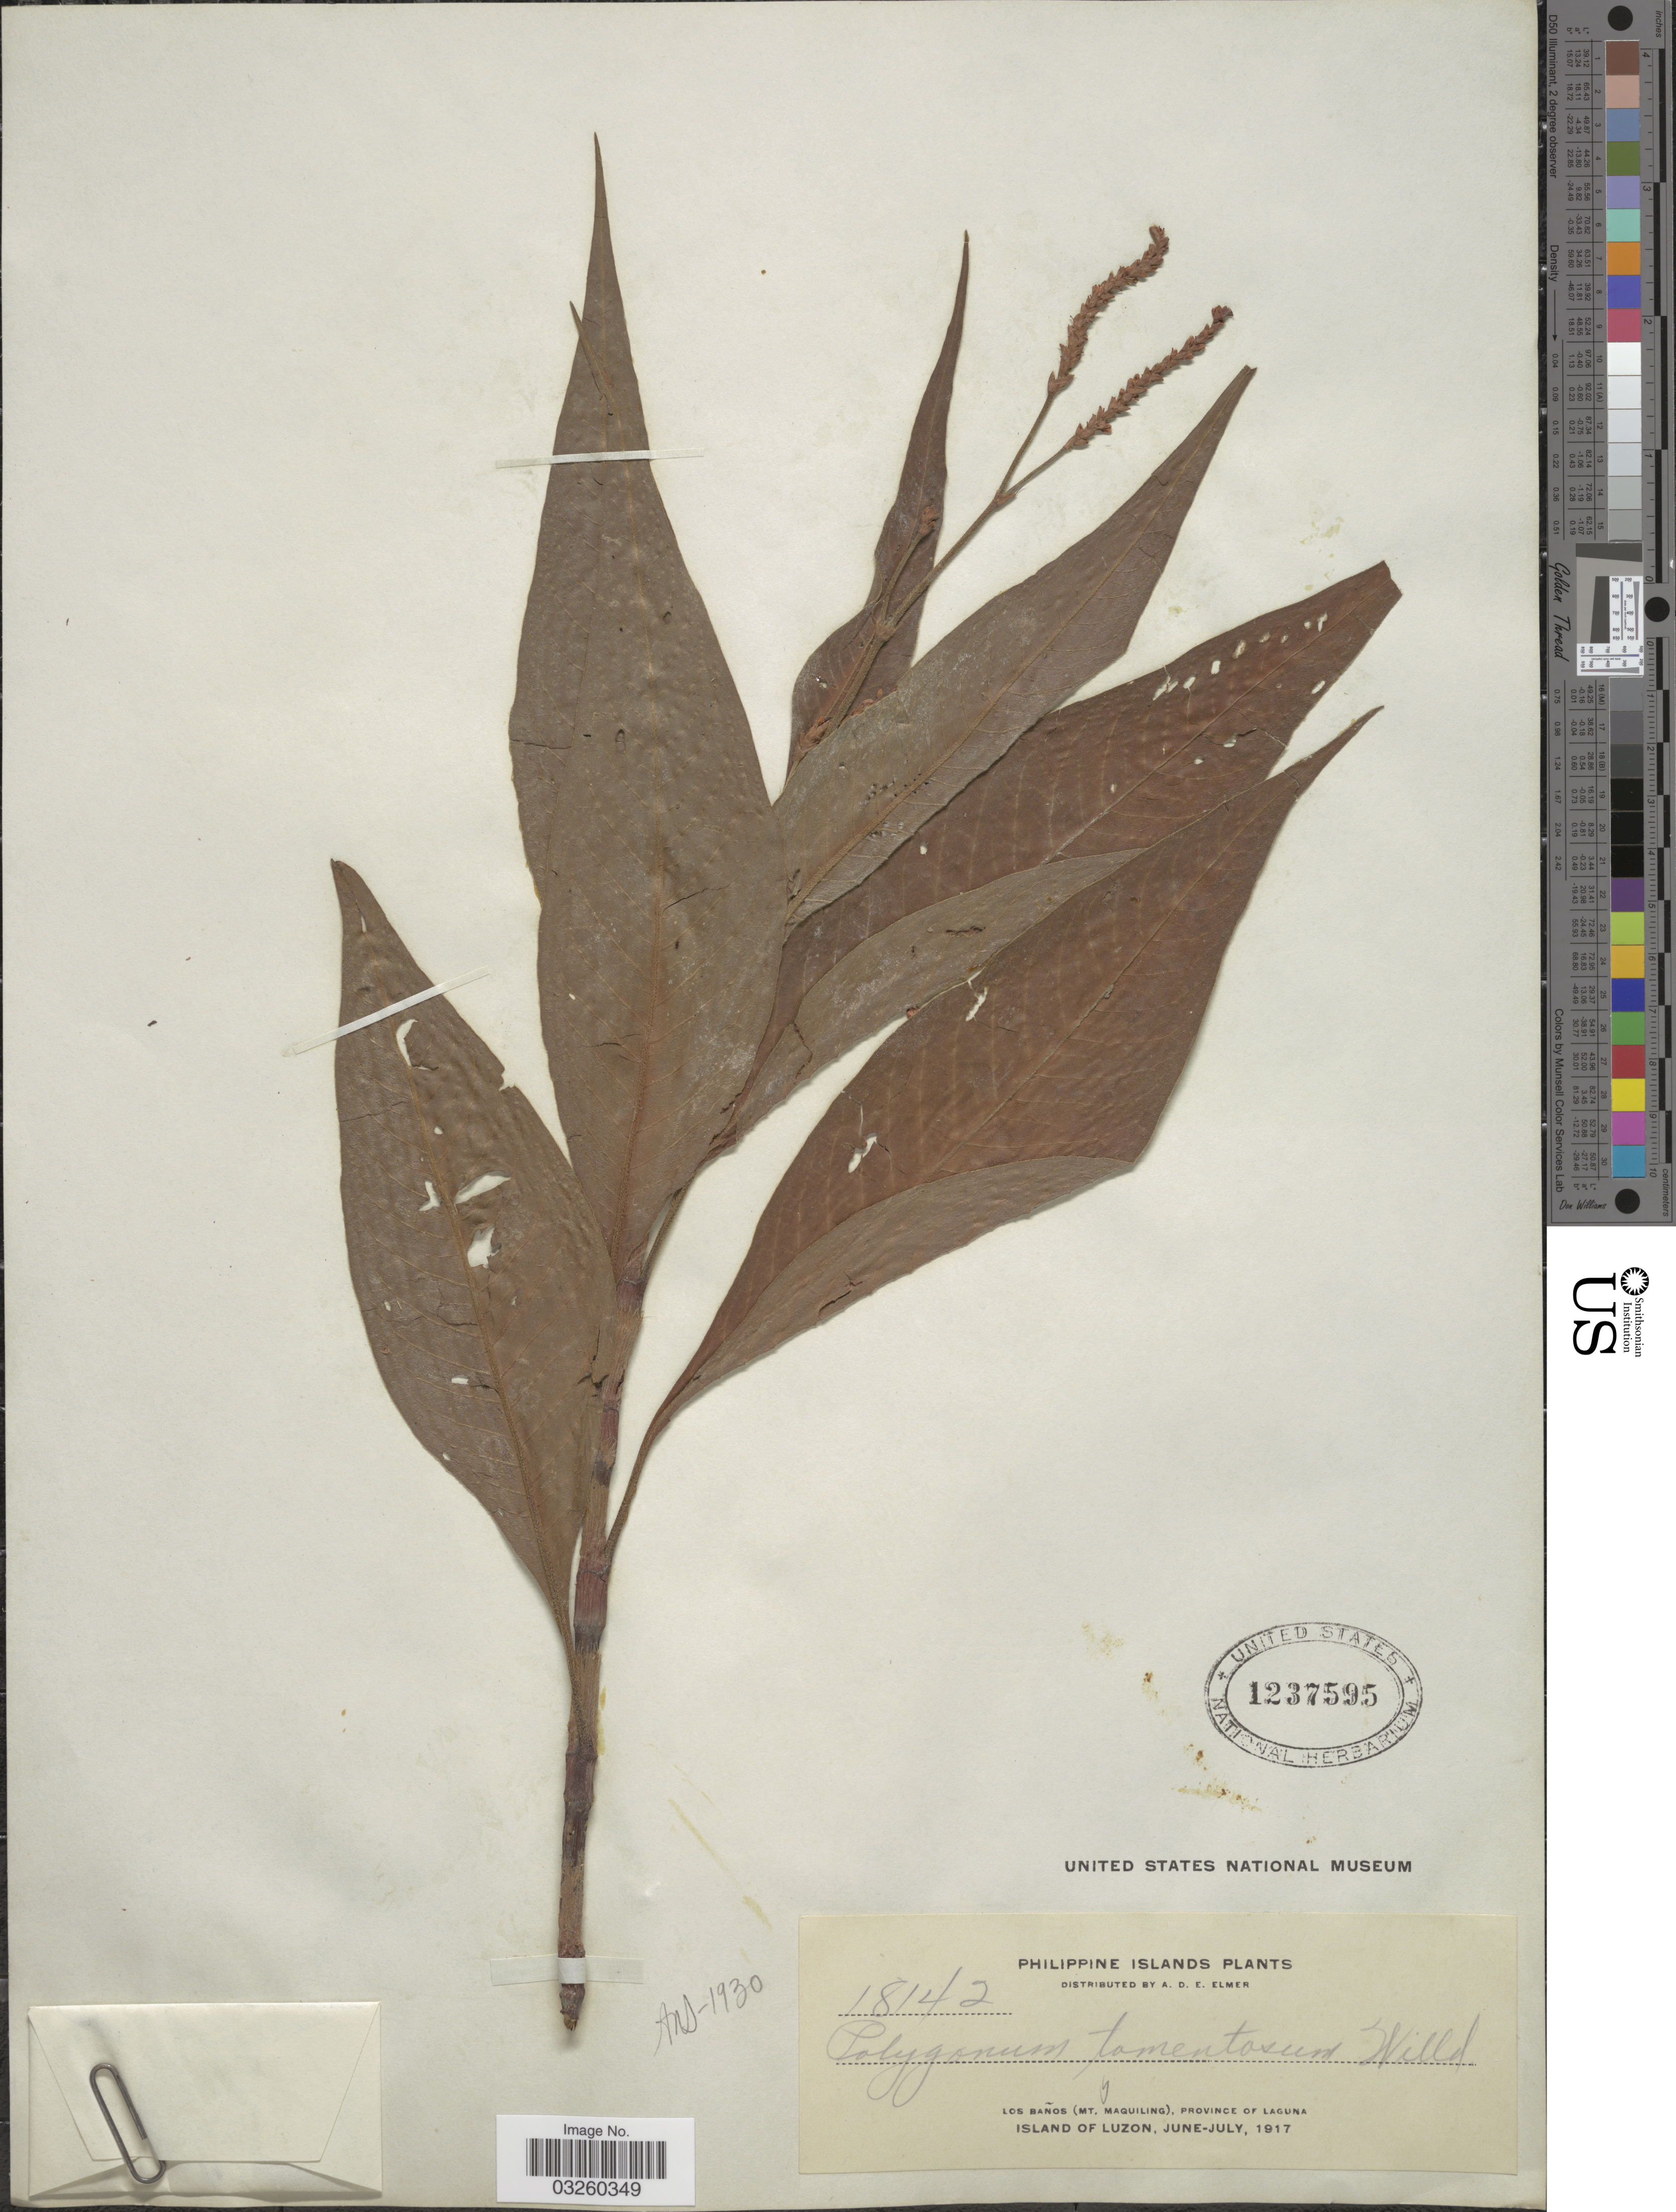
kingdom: Plantae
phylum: Tracheophyta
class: Magnoliopsida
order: Caryophyllales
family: Polygonaceae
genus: Polygonum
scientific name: Polygonum tomentosum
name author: Willd.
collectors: A. D. E. Elmer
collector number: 18142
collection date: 1917-06/1917-07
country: Philippines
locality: Philippine Islands. Los Baños (Mt. Maquiling). Province of Laguna. Island of Luzon.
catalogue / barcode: US 1237595